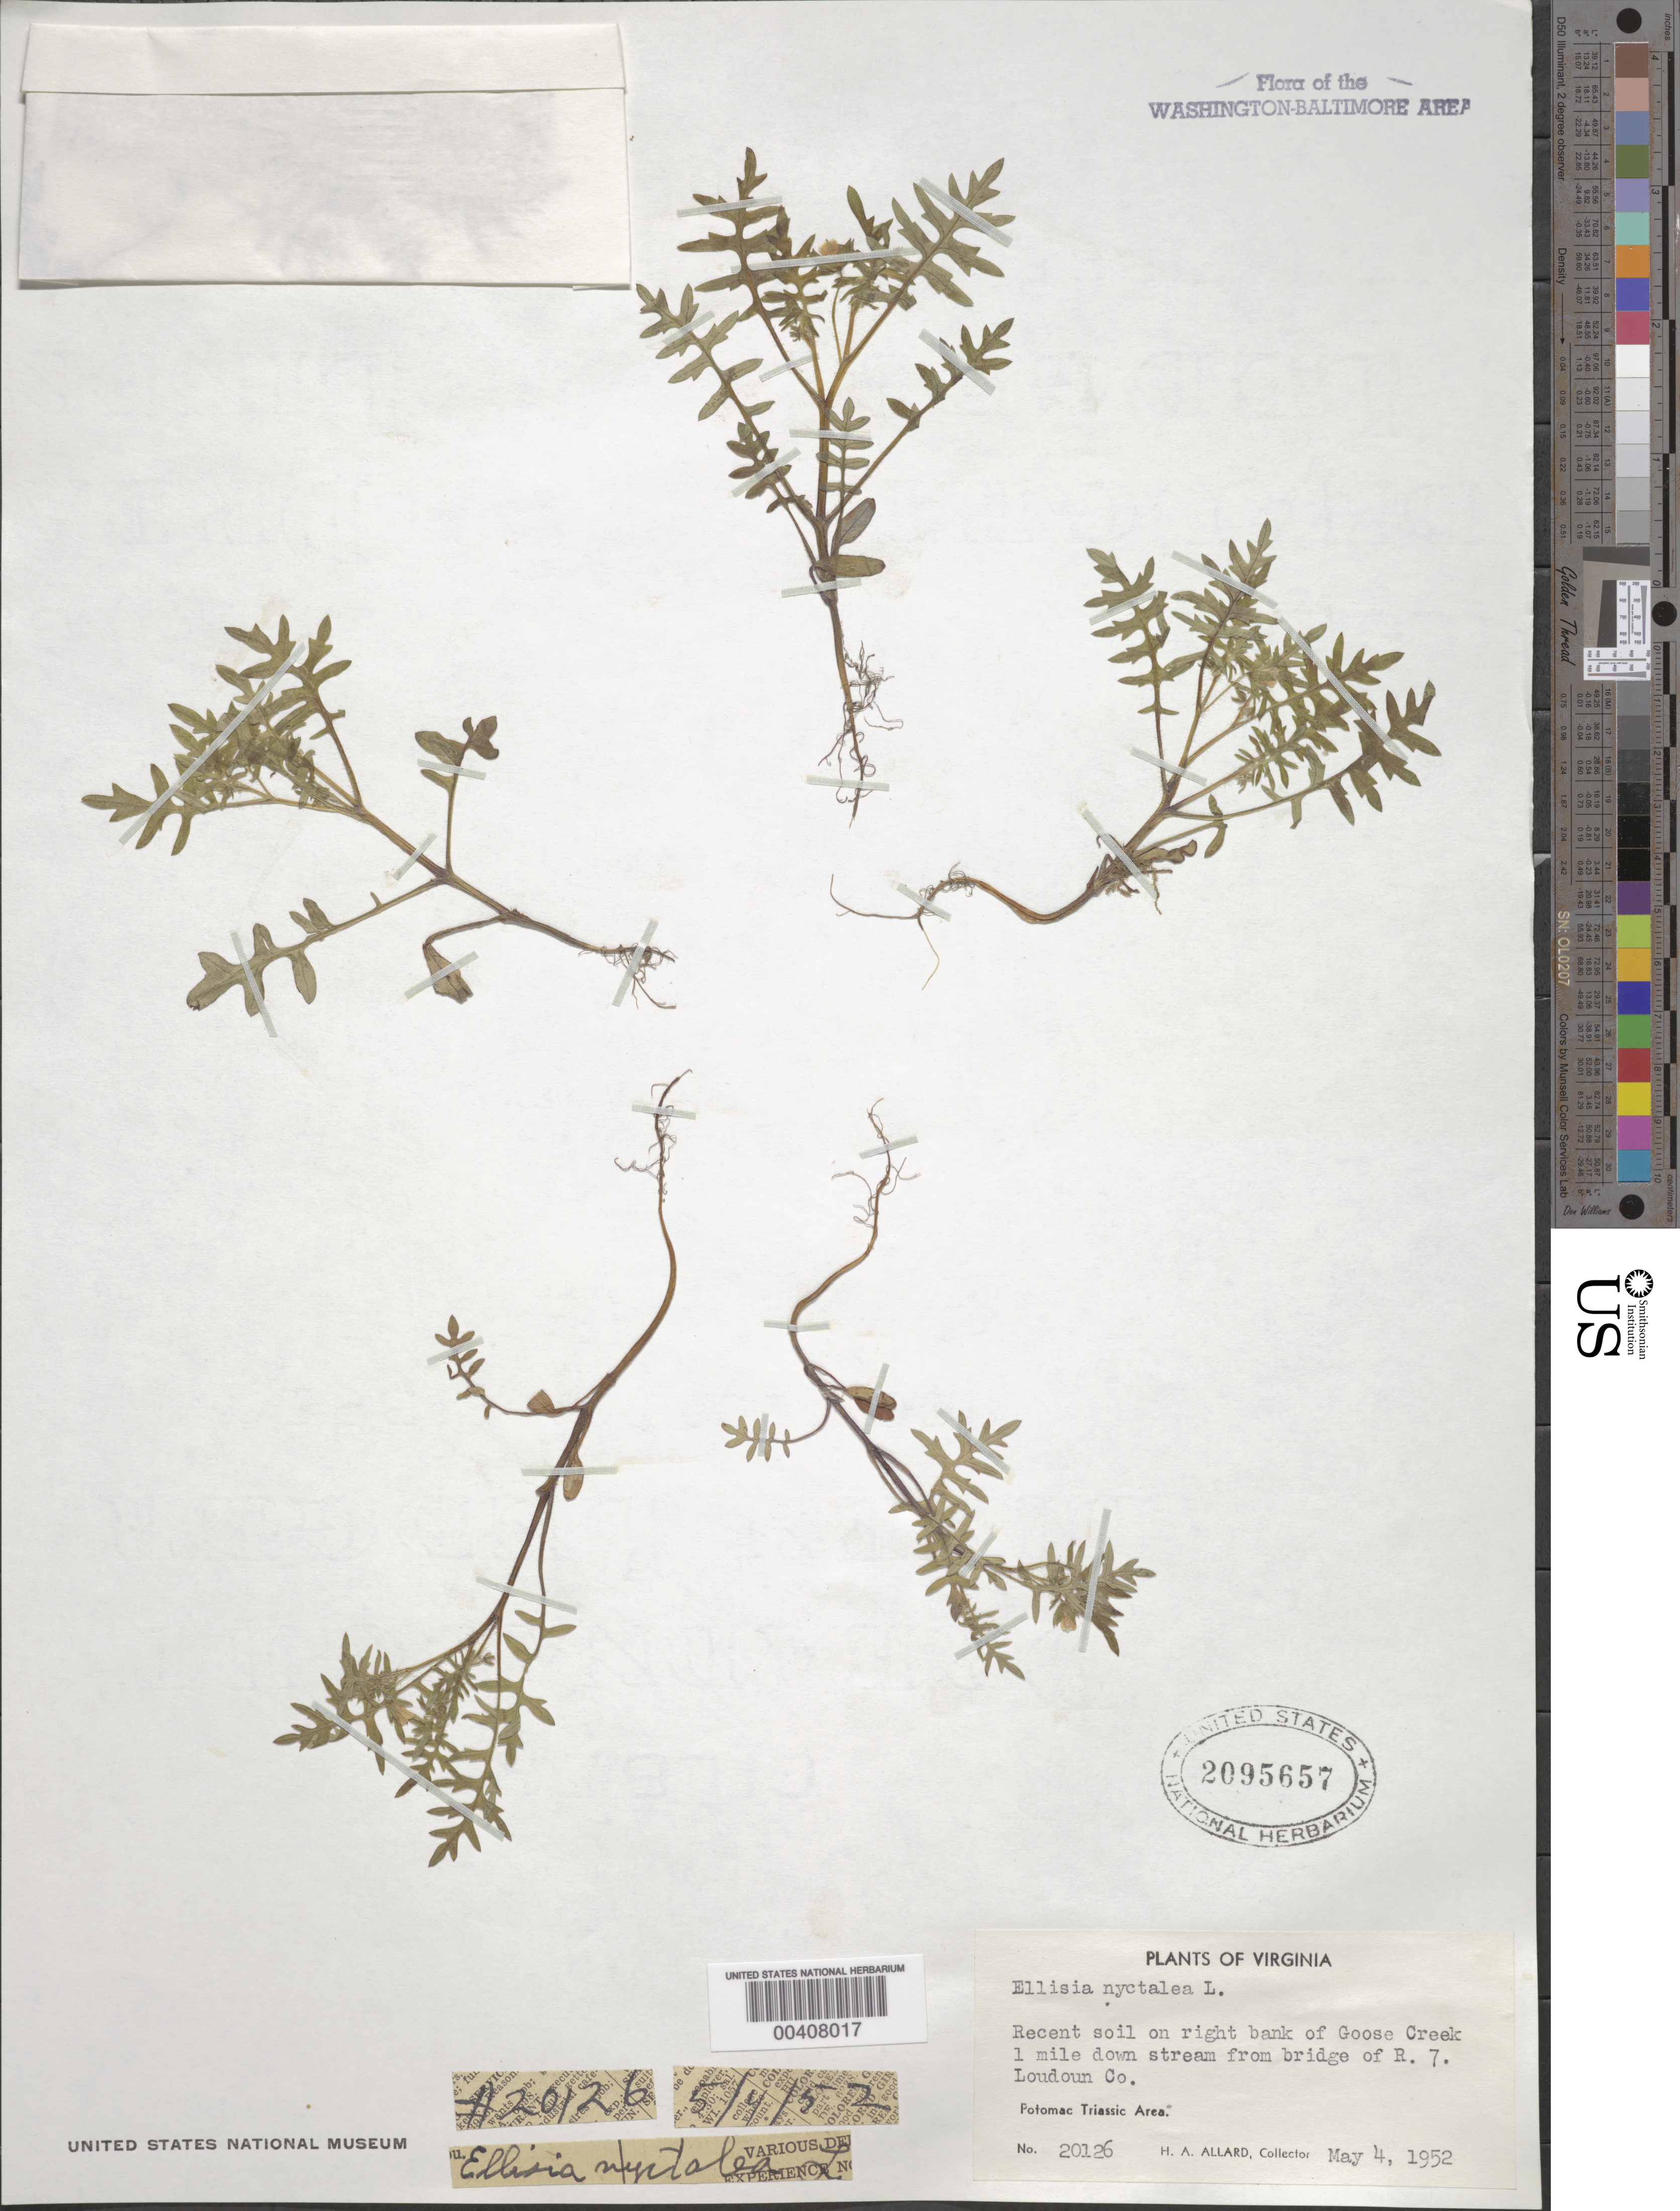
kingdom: Plantae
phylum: Tracheophyta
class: Magnoliopsida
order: Boraginales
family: Hydrophyllaceae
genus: Ellisia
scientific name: Ellisia nyctelea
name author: L.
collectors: H. A. Allard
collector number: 20126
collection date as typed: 04 May 1952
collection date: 1952-05-04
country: United States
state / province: Virginia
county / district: Loudoun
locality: Goose Creek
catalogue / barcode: US 2095657